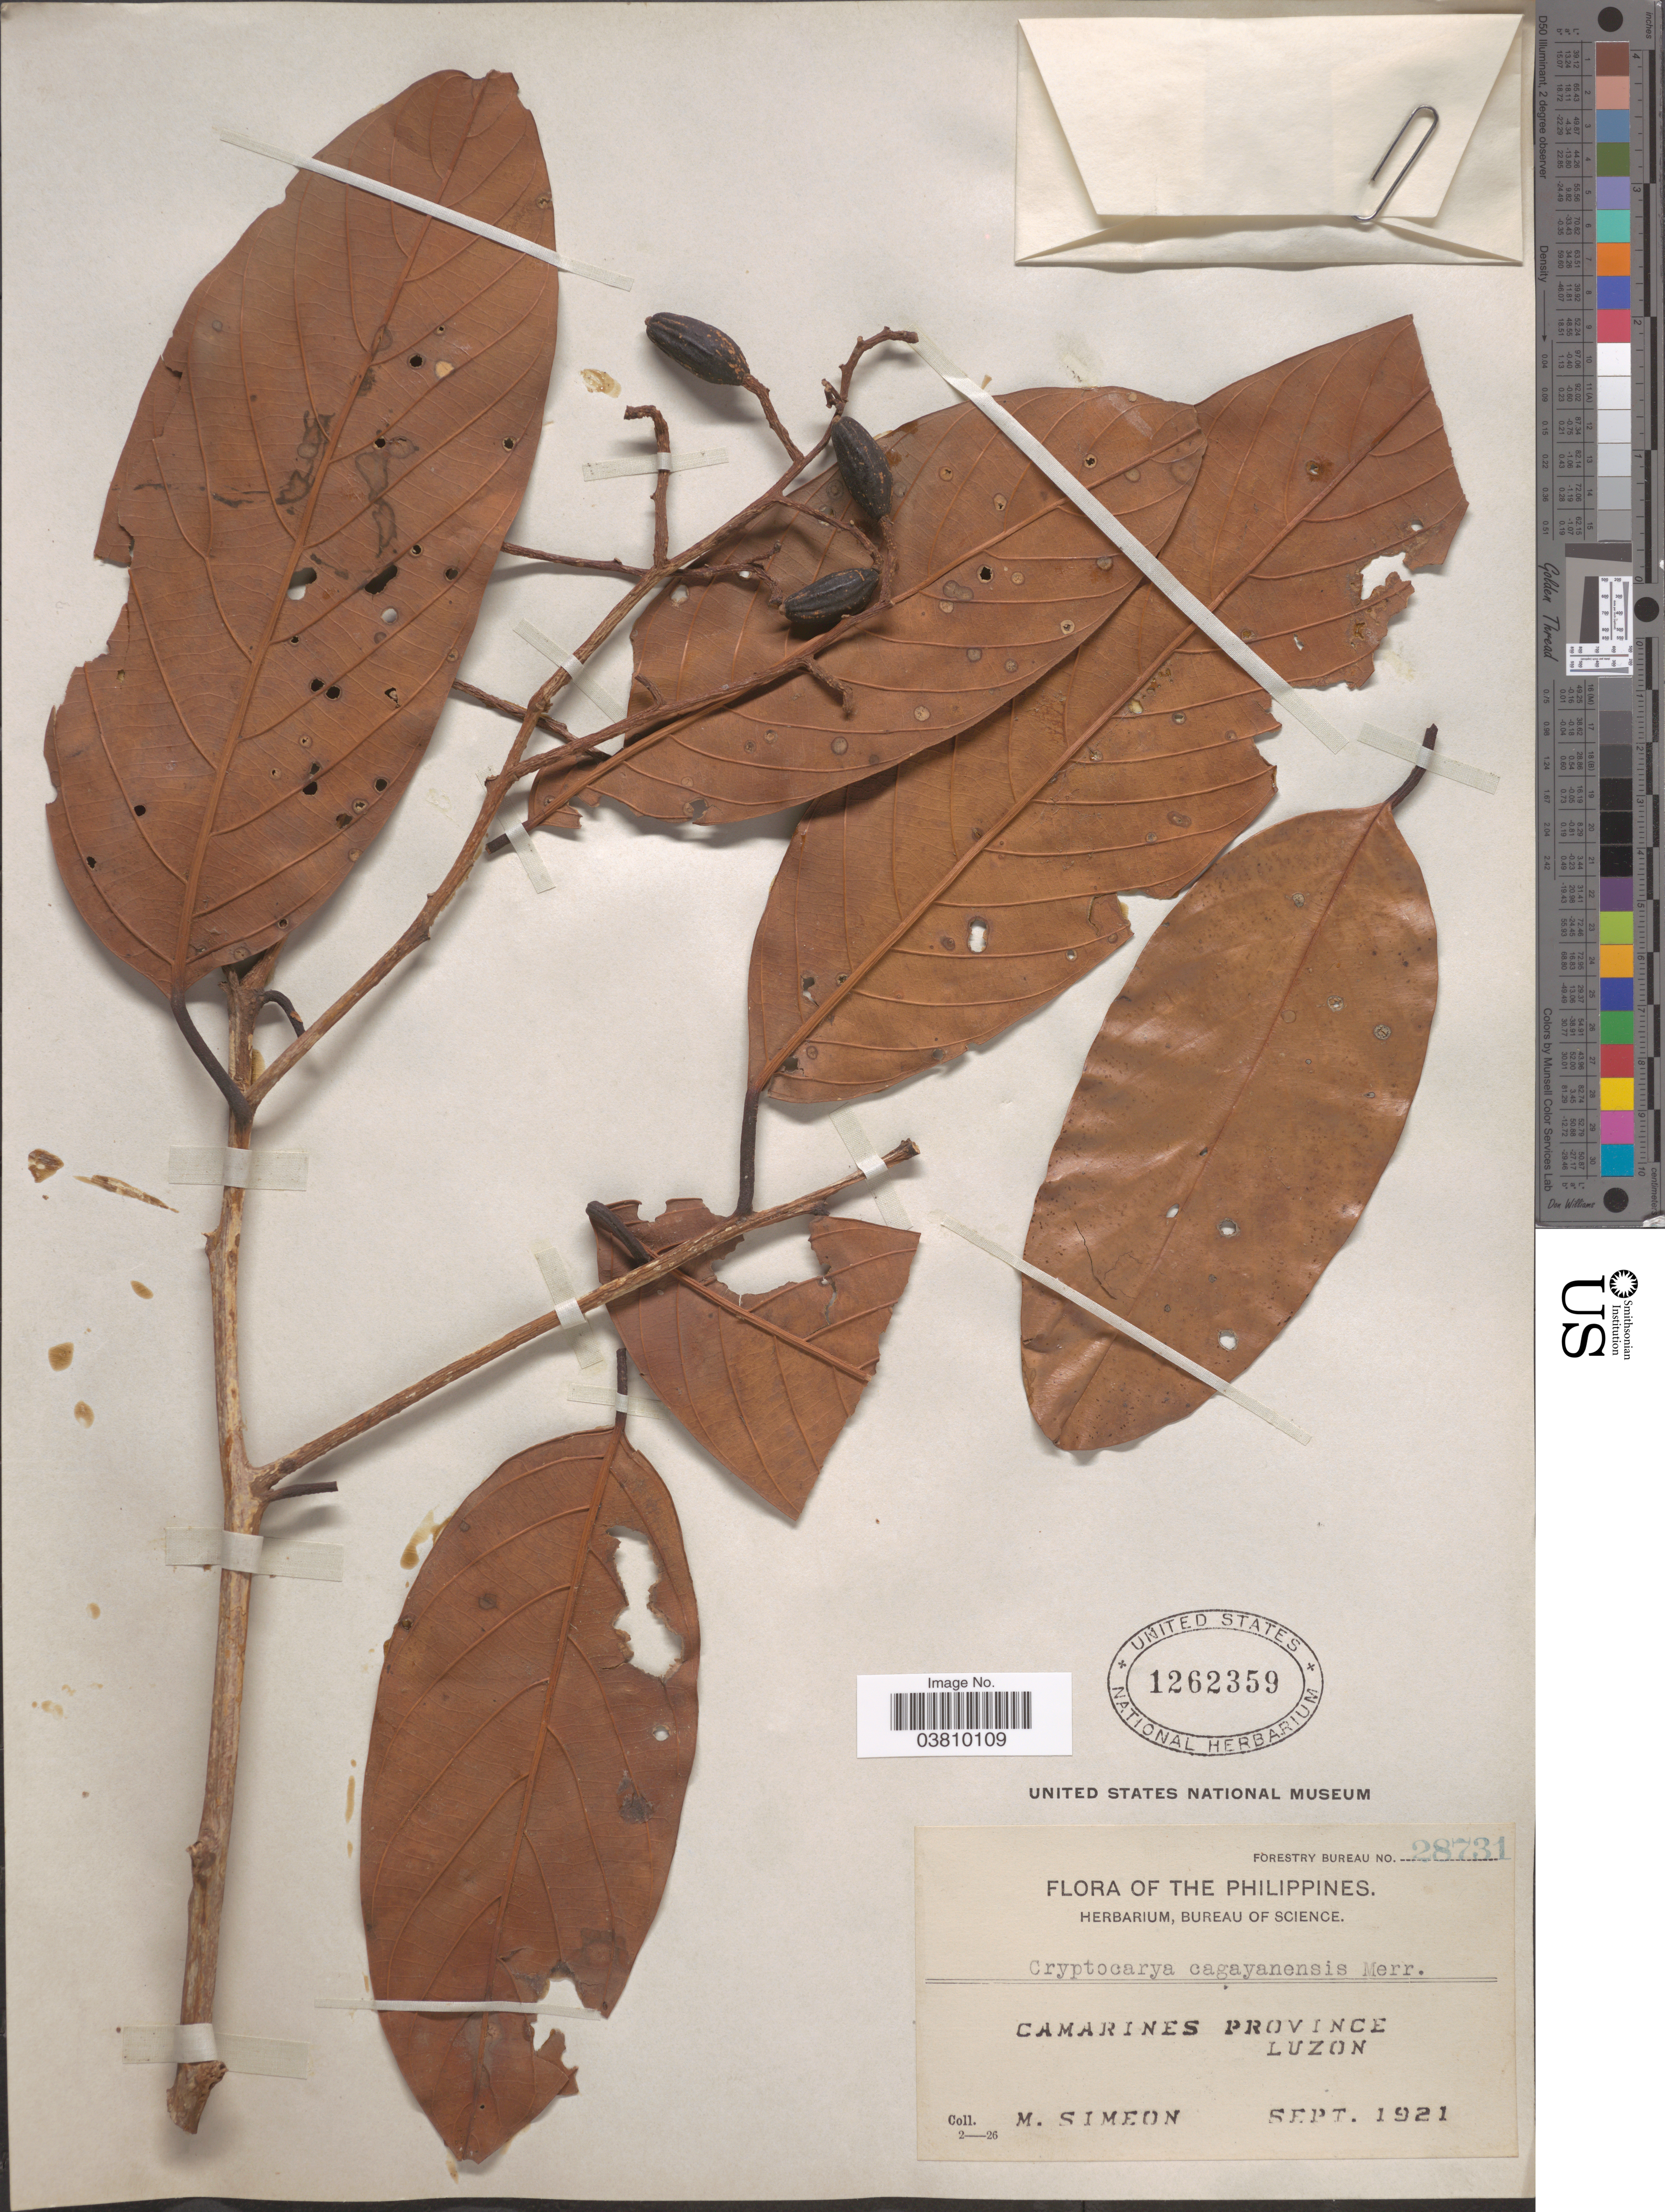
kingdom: Plantae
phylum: Tracheophyta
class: Magnoliopsida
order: Laurales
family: Lauraceae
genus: Cryptocarya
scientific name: Cryptocarya cagayanensis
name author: Merr.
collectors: M. Simeon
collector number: Forestry Bureau 28731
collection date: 1921-09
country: Philippines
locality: Camarines Province, Luzon.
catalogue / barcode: US 1262359